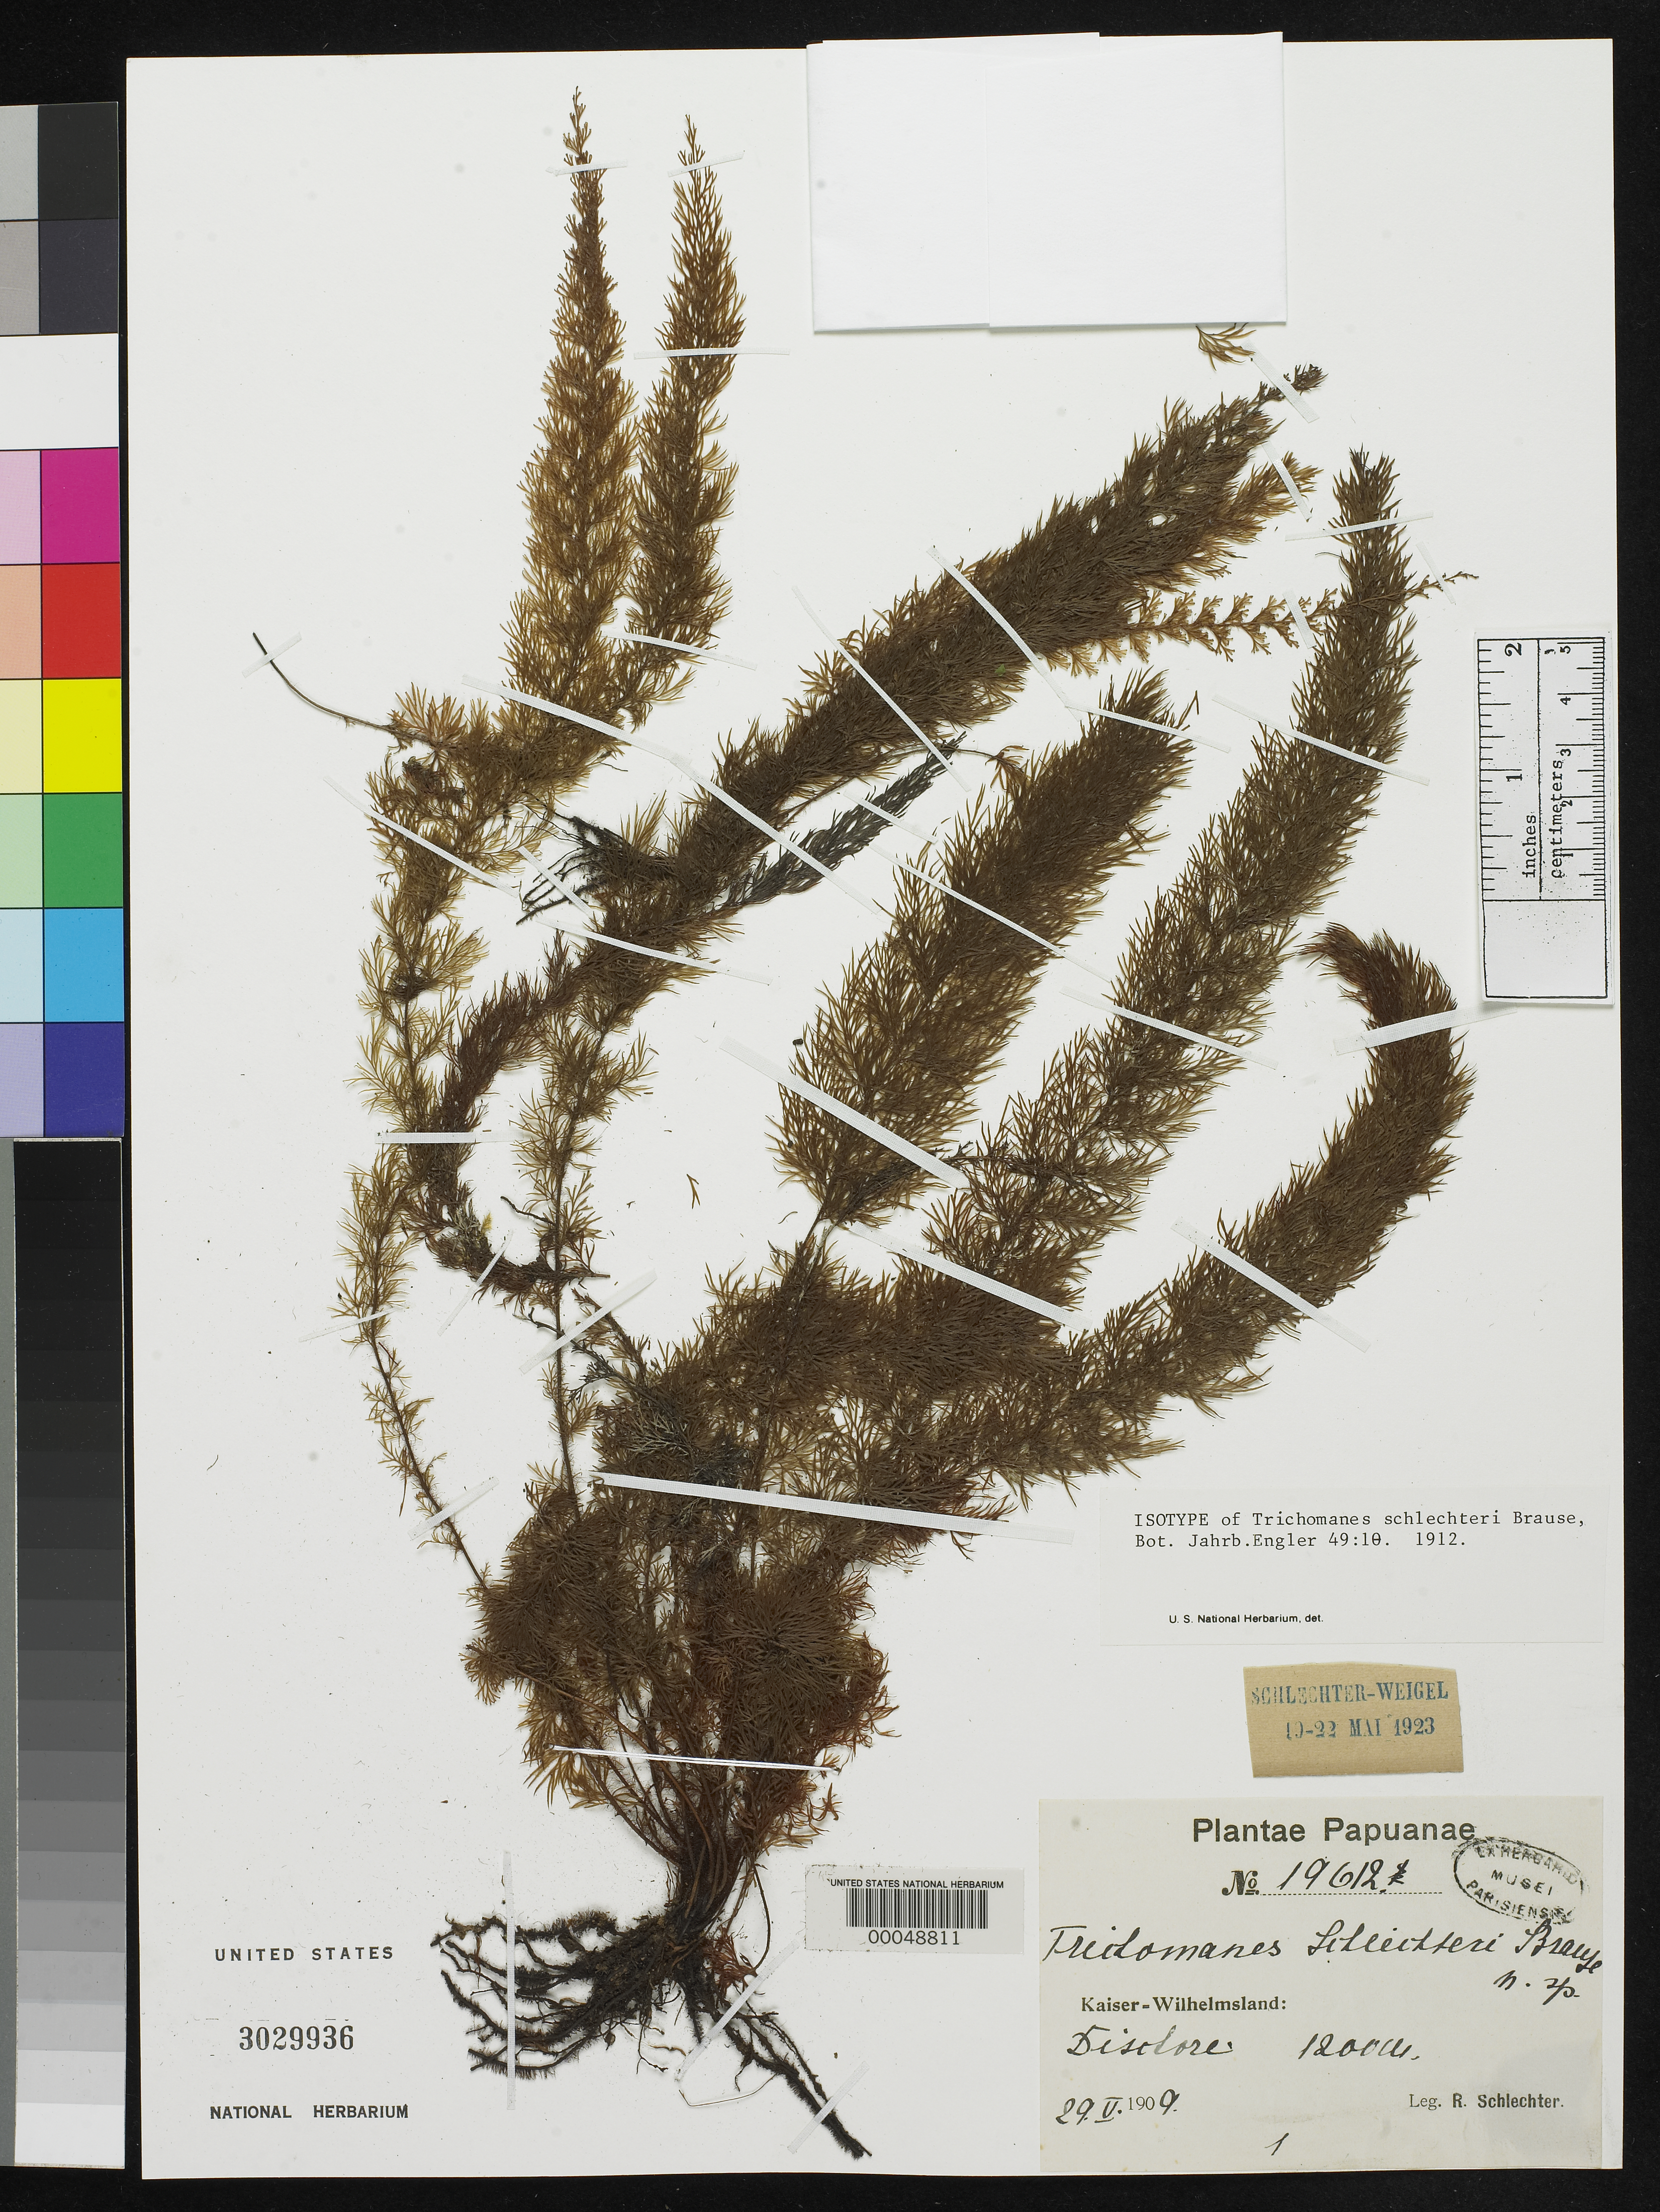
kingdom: Plantae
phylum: Tracheophyta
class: Polypodiopsida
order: Hymenophyllales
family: Hymenophyllaceae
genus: Trichomanes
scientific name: Trichomanes schlechteri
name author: Brause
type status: Isotype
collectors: F. R. R. Schlechter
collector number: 19612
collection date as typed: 29 May 1909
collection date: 1909-05-29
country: Papua New Guinea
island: New Guinea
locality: Kaiser-Wilhelmsland, Dischore.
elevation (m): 1200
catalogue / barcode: US 3029936